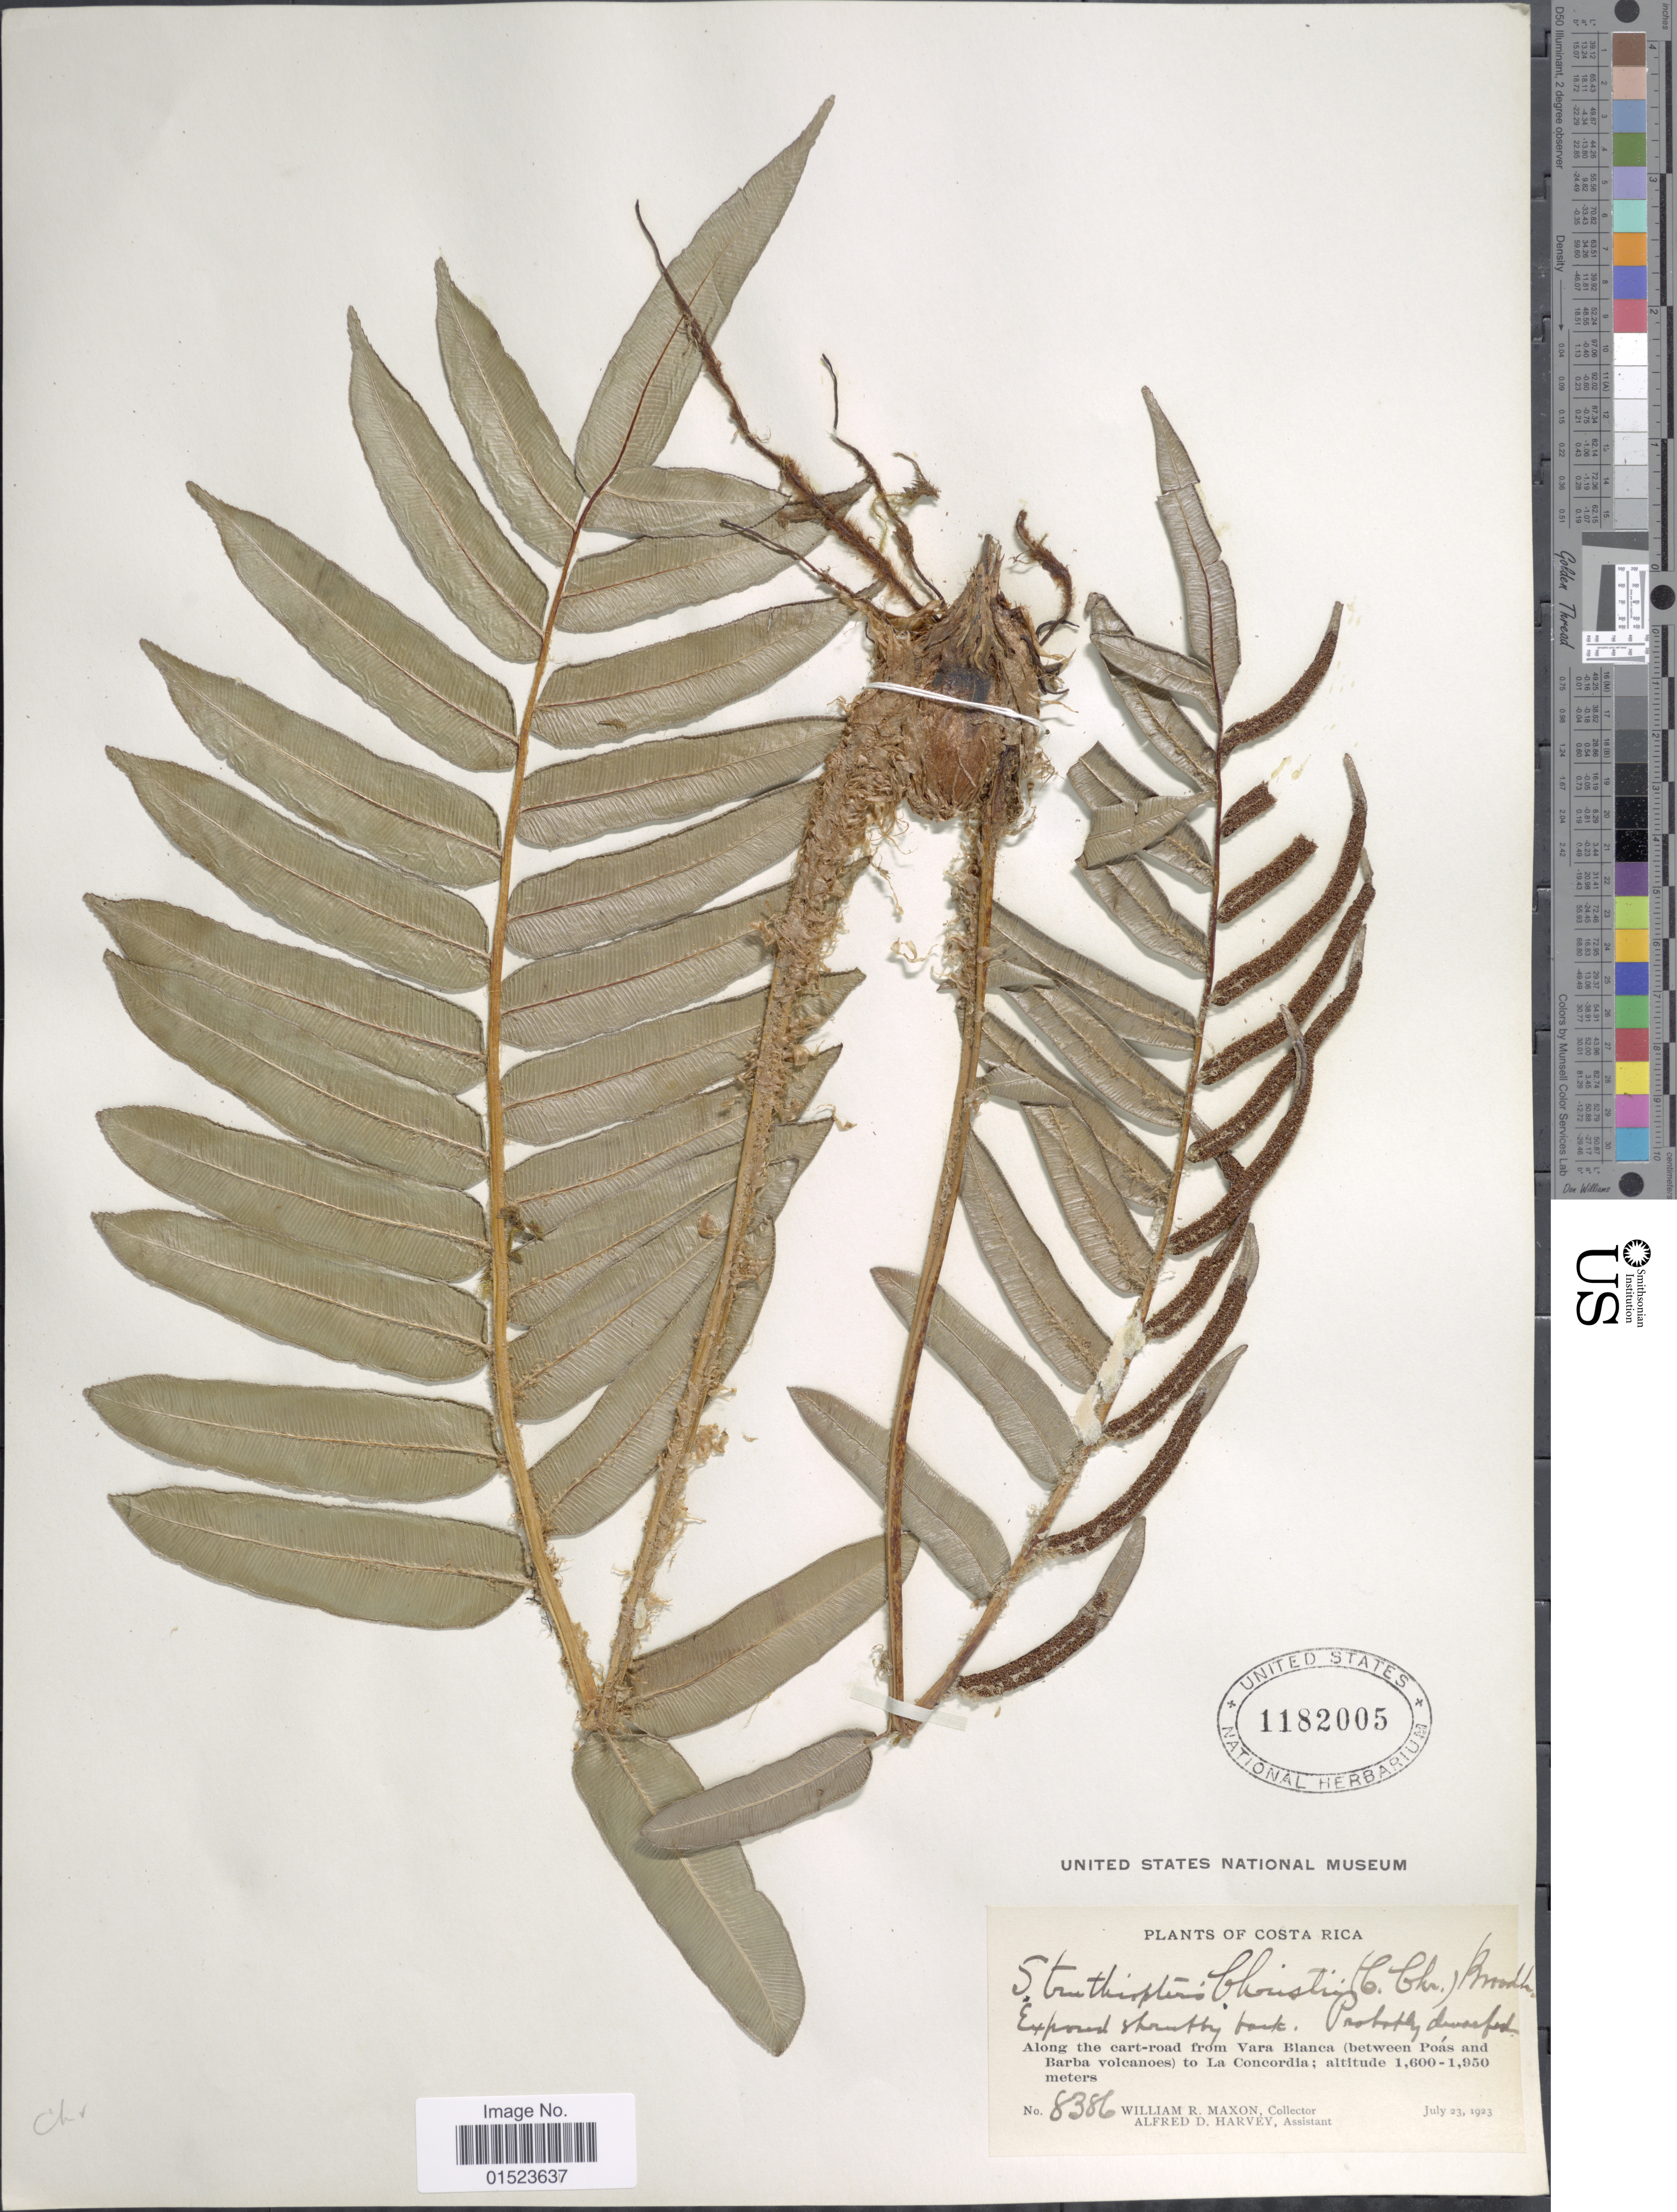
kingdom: Plantae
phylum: Tracheophyta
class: Polypodiopsida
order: Polypodiales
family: Blechnaceae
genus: Blechnum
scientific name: Blechnum christii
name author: C. Chr.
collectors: W. R. Maxon & A. D. Harvey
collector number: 8386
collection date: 1923-07-23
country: Costa Rica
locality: Along the cart-road from Vara Blanca (between Poás and Barba volcanoes) to La Concordia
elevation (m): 1600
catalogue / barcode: US 1182005